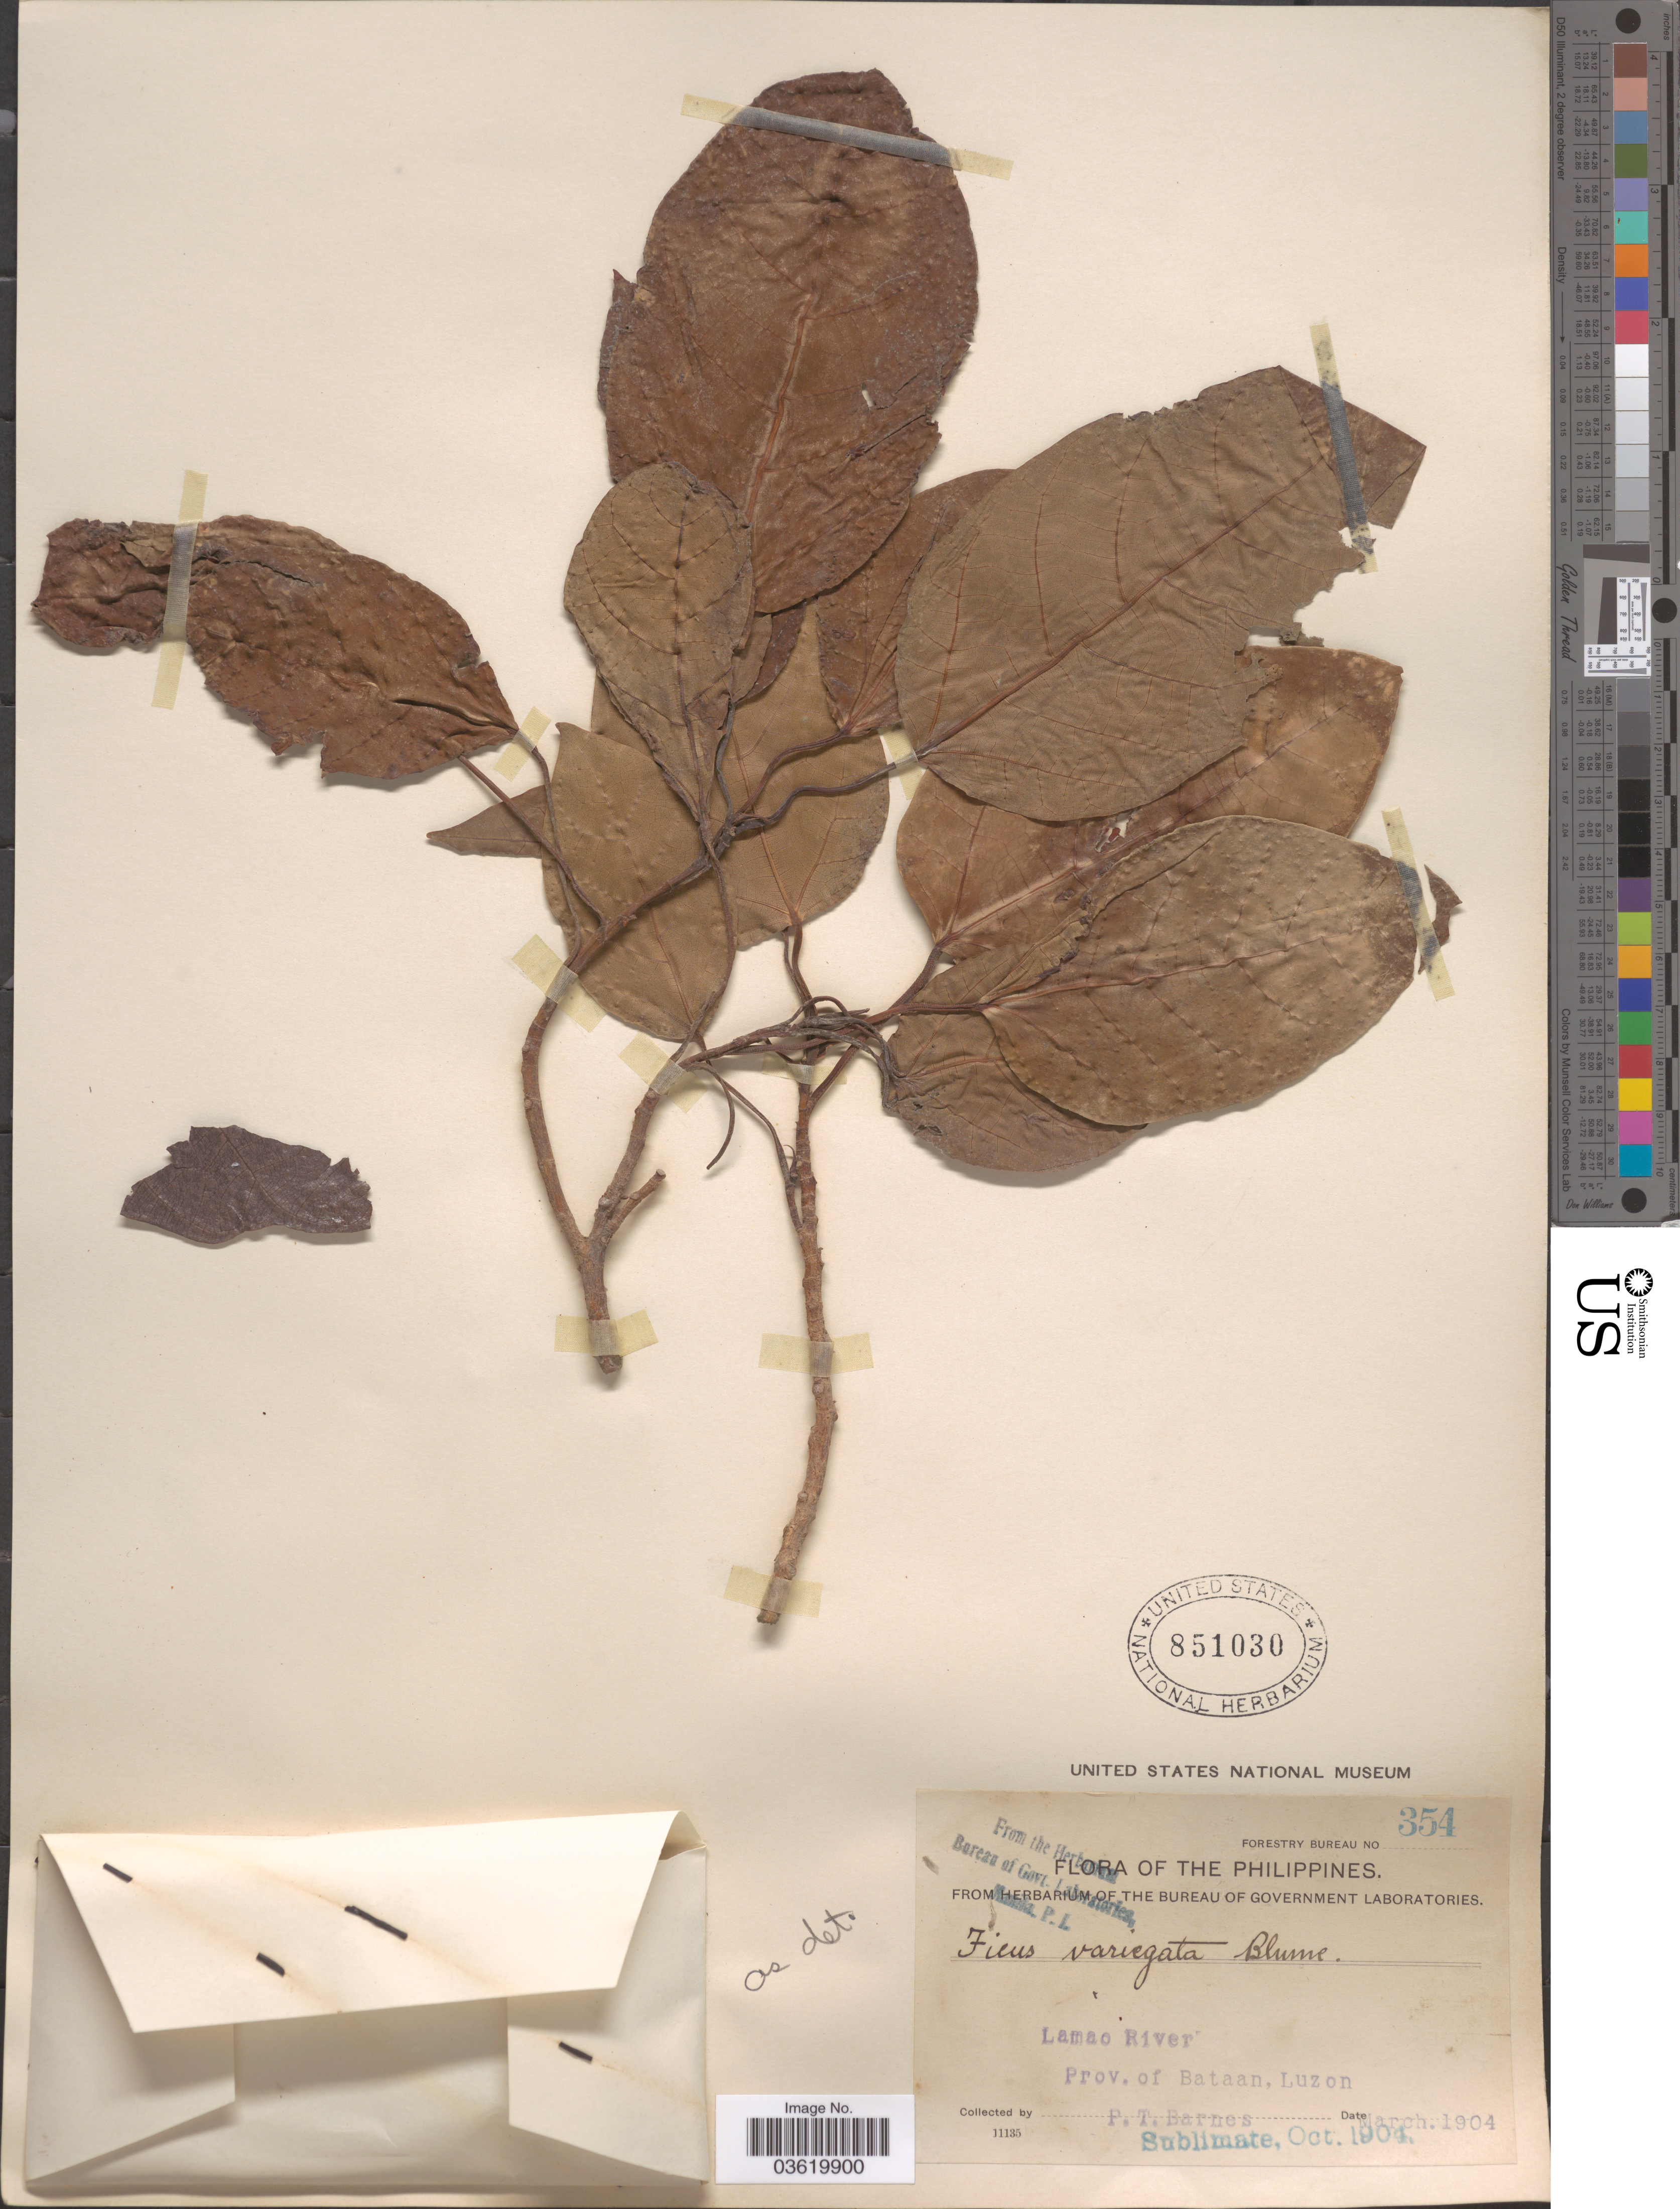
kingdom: Plantae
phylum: Tracheophyta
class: Magnoliopsida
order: Rosales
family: Moraceae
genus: Ficus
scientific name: Ficus variegata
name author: Blume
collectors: P. Barnes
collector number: Forestry Bureau 354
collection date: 1904-03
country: Philippines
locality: Lamao River. Prov. of Bataan, Luzon.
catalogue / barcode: US 851030